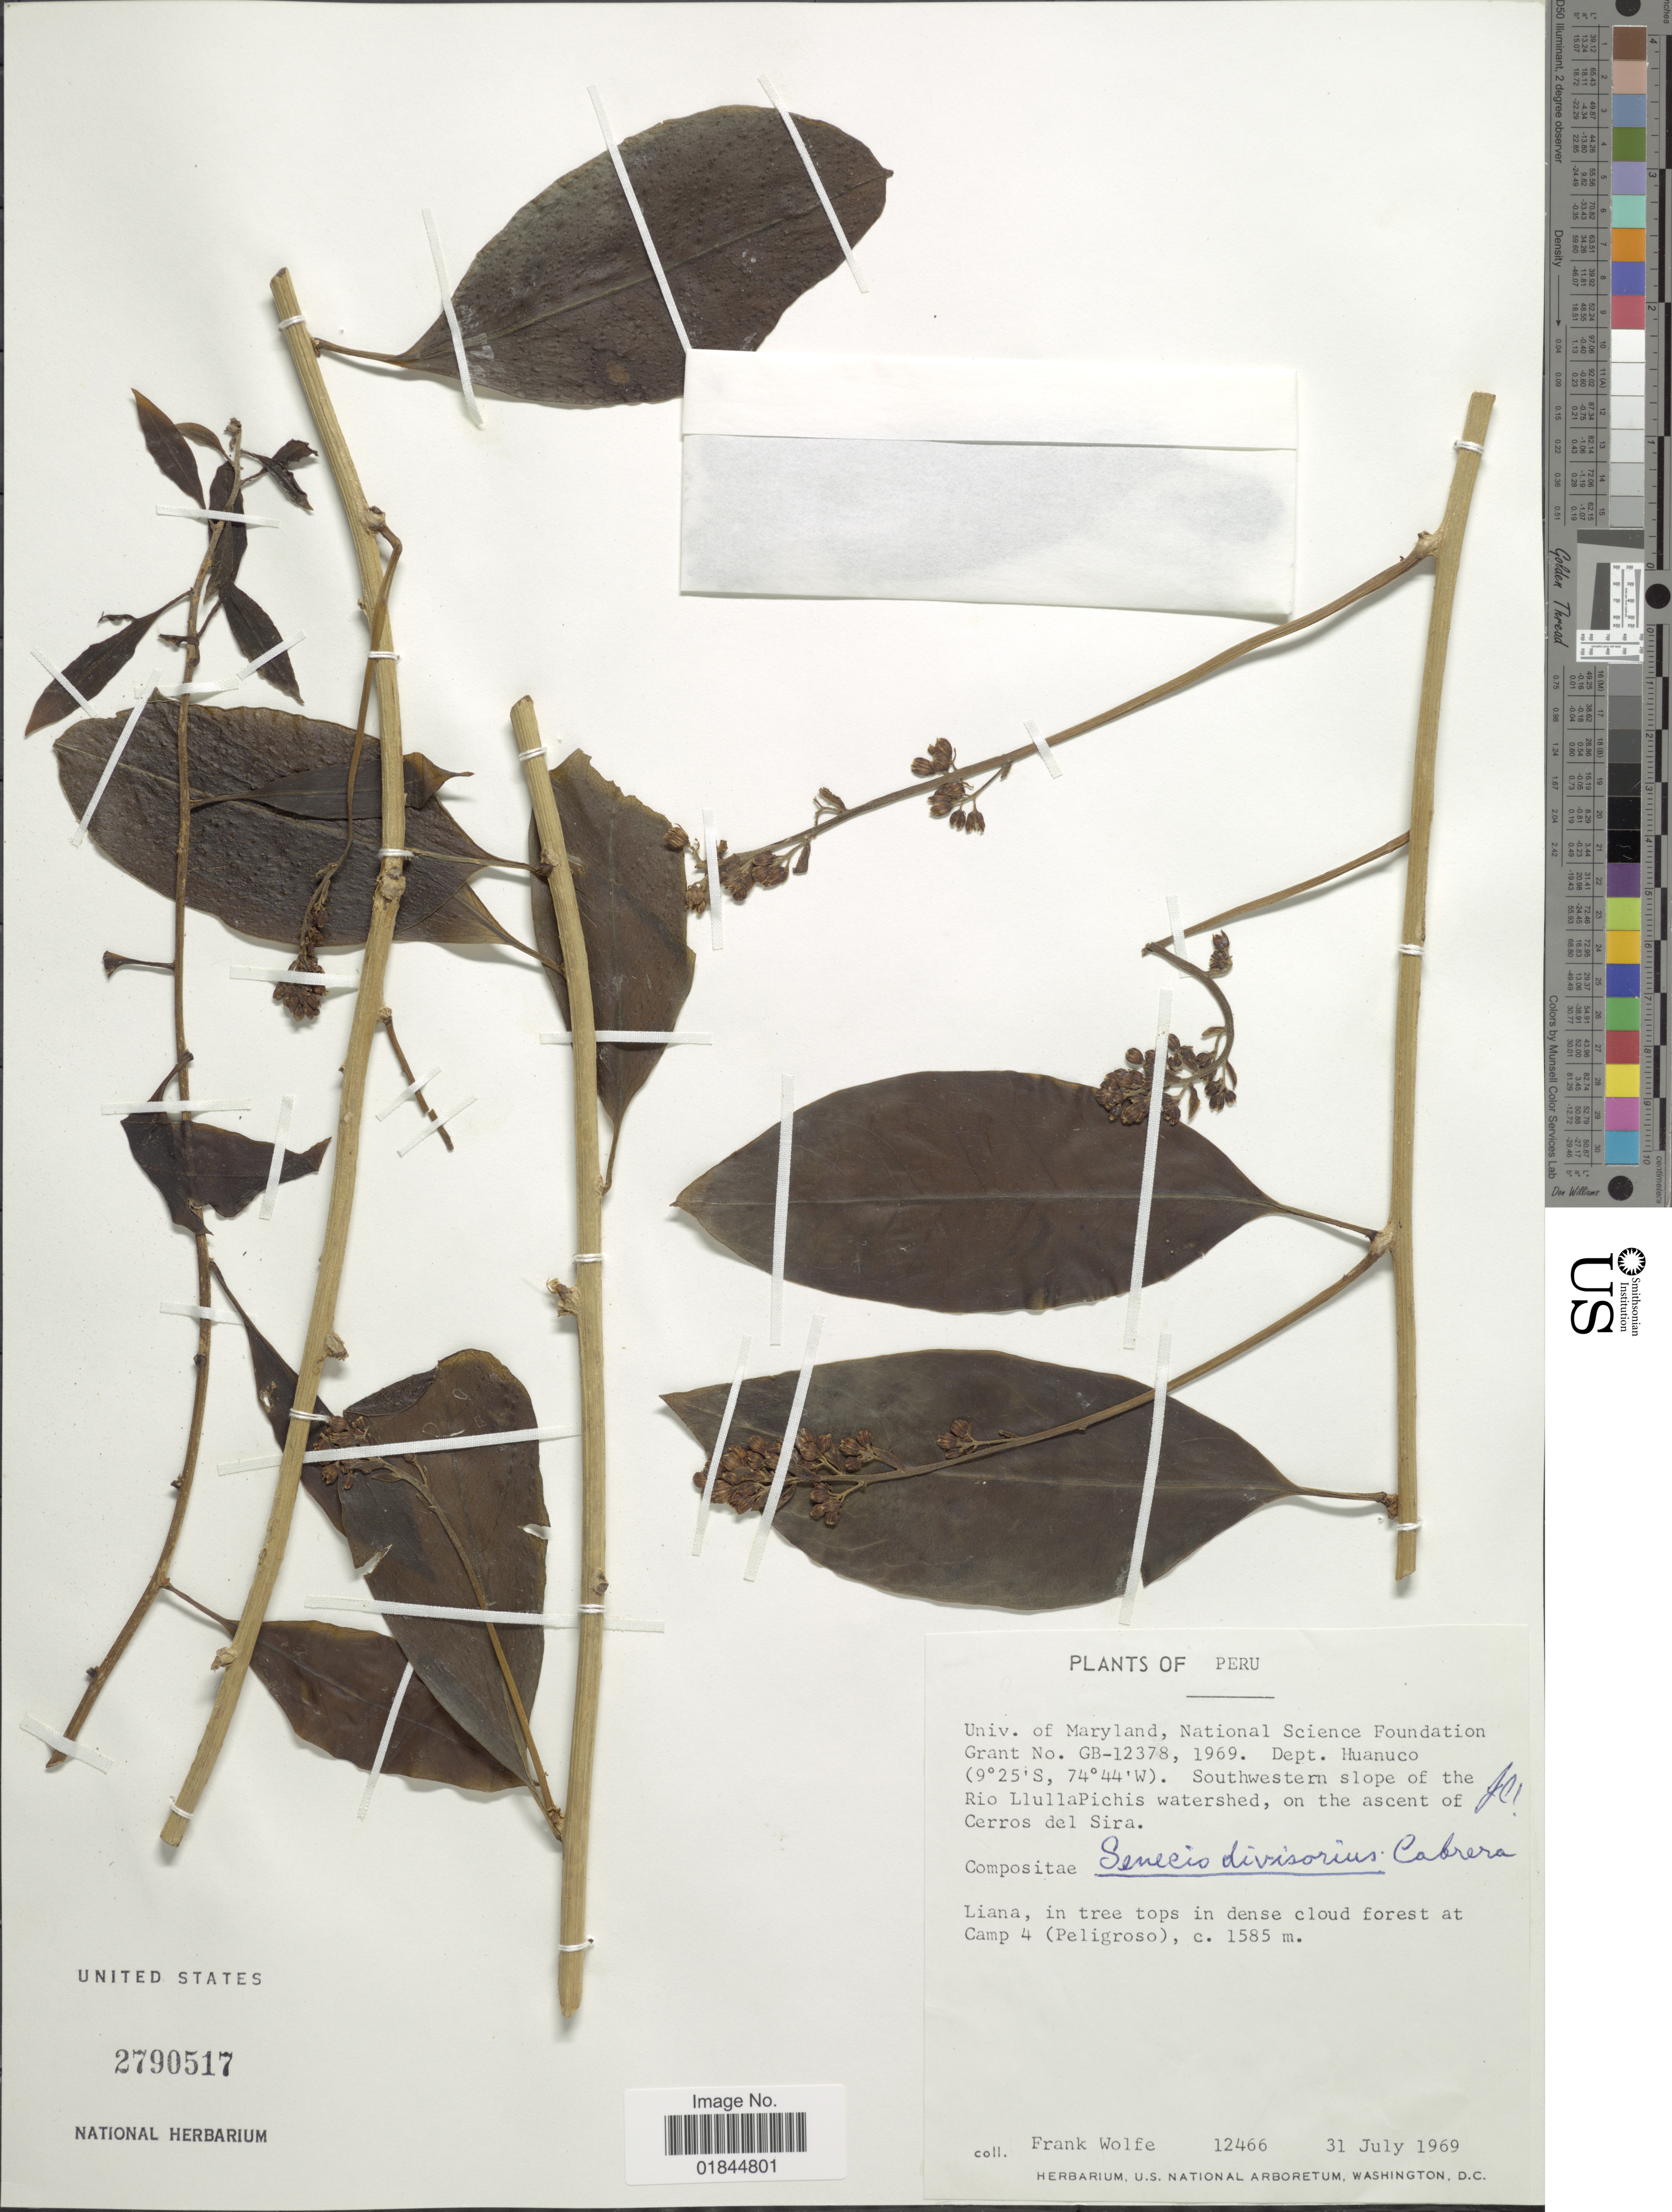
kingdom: Plantae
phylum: Tracheophyta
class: Magnoliopsida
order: Asterales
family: Asteraceae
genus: Pentacalia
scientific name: Pentacalia divisoria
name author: (Cabrera) Cuatrec.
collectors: F. Wolfe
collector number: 12466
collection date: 1969-07-31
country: Peru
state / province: Huánuco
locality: Dept. Huanuco. Southwestern slope of the Rio LlullaPichis watershed, on the ascent of Cerros del Sira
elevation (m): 1585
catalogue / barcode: US 2790517